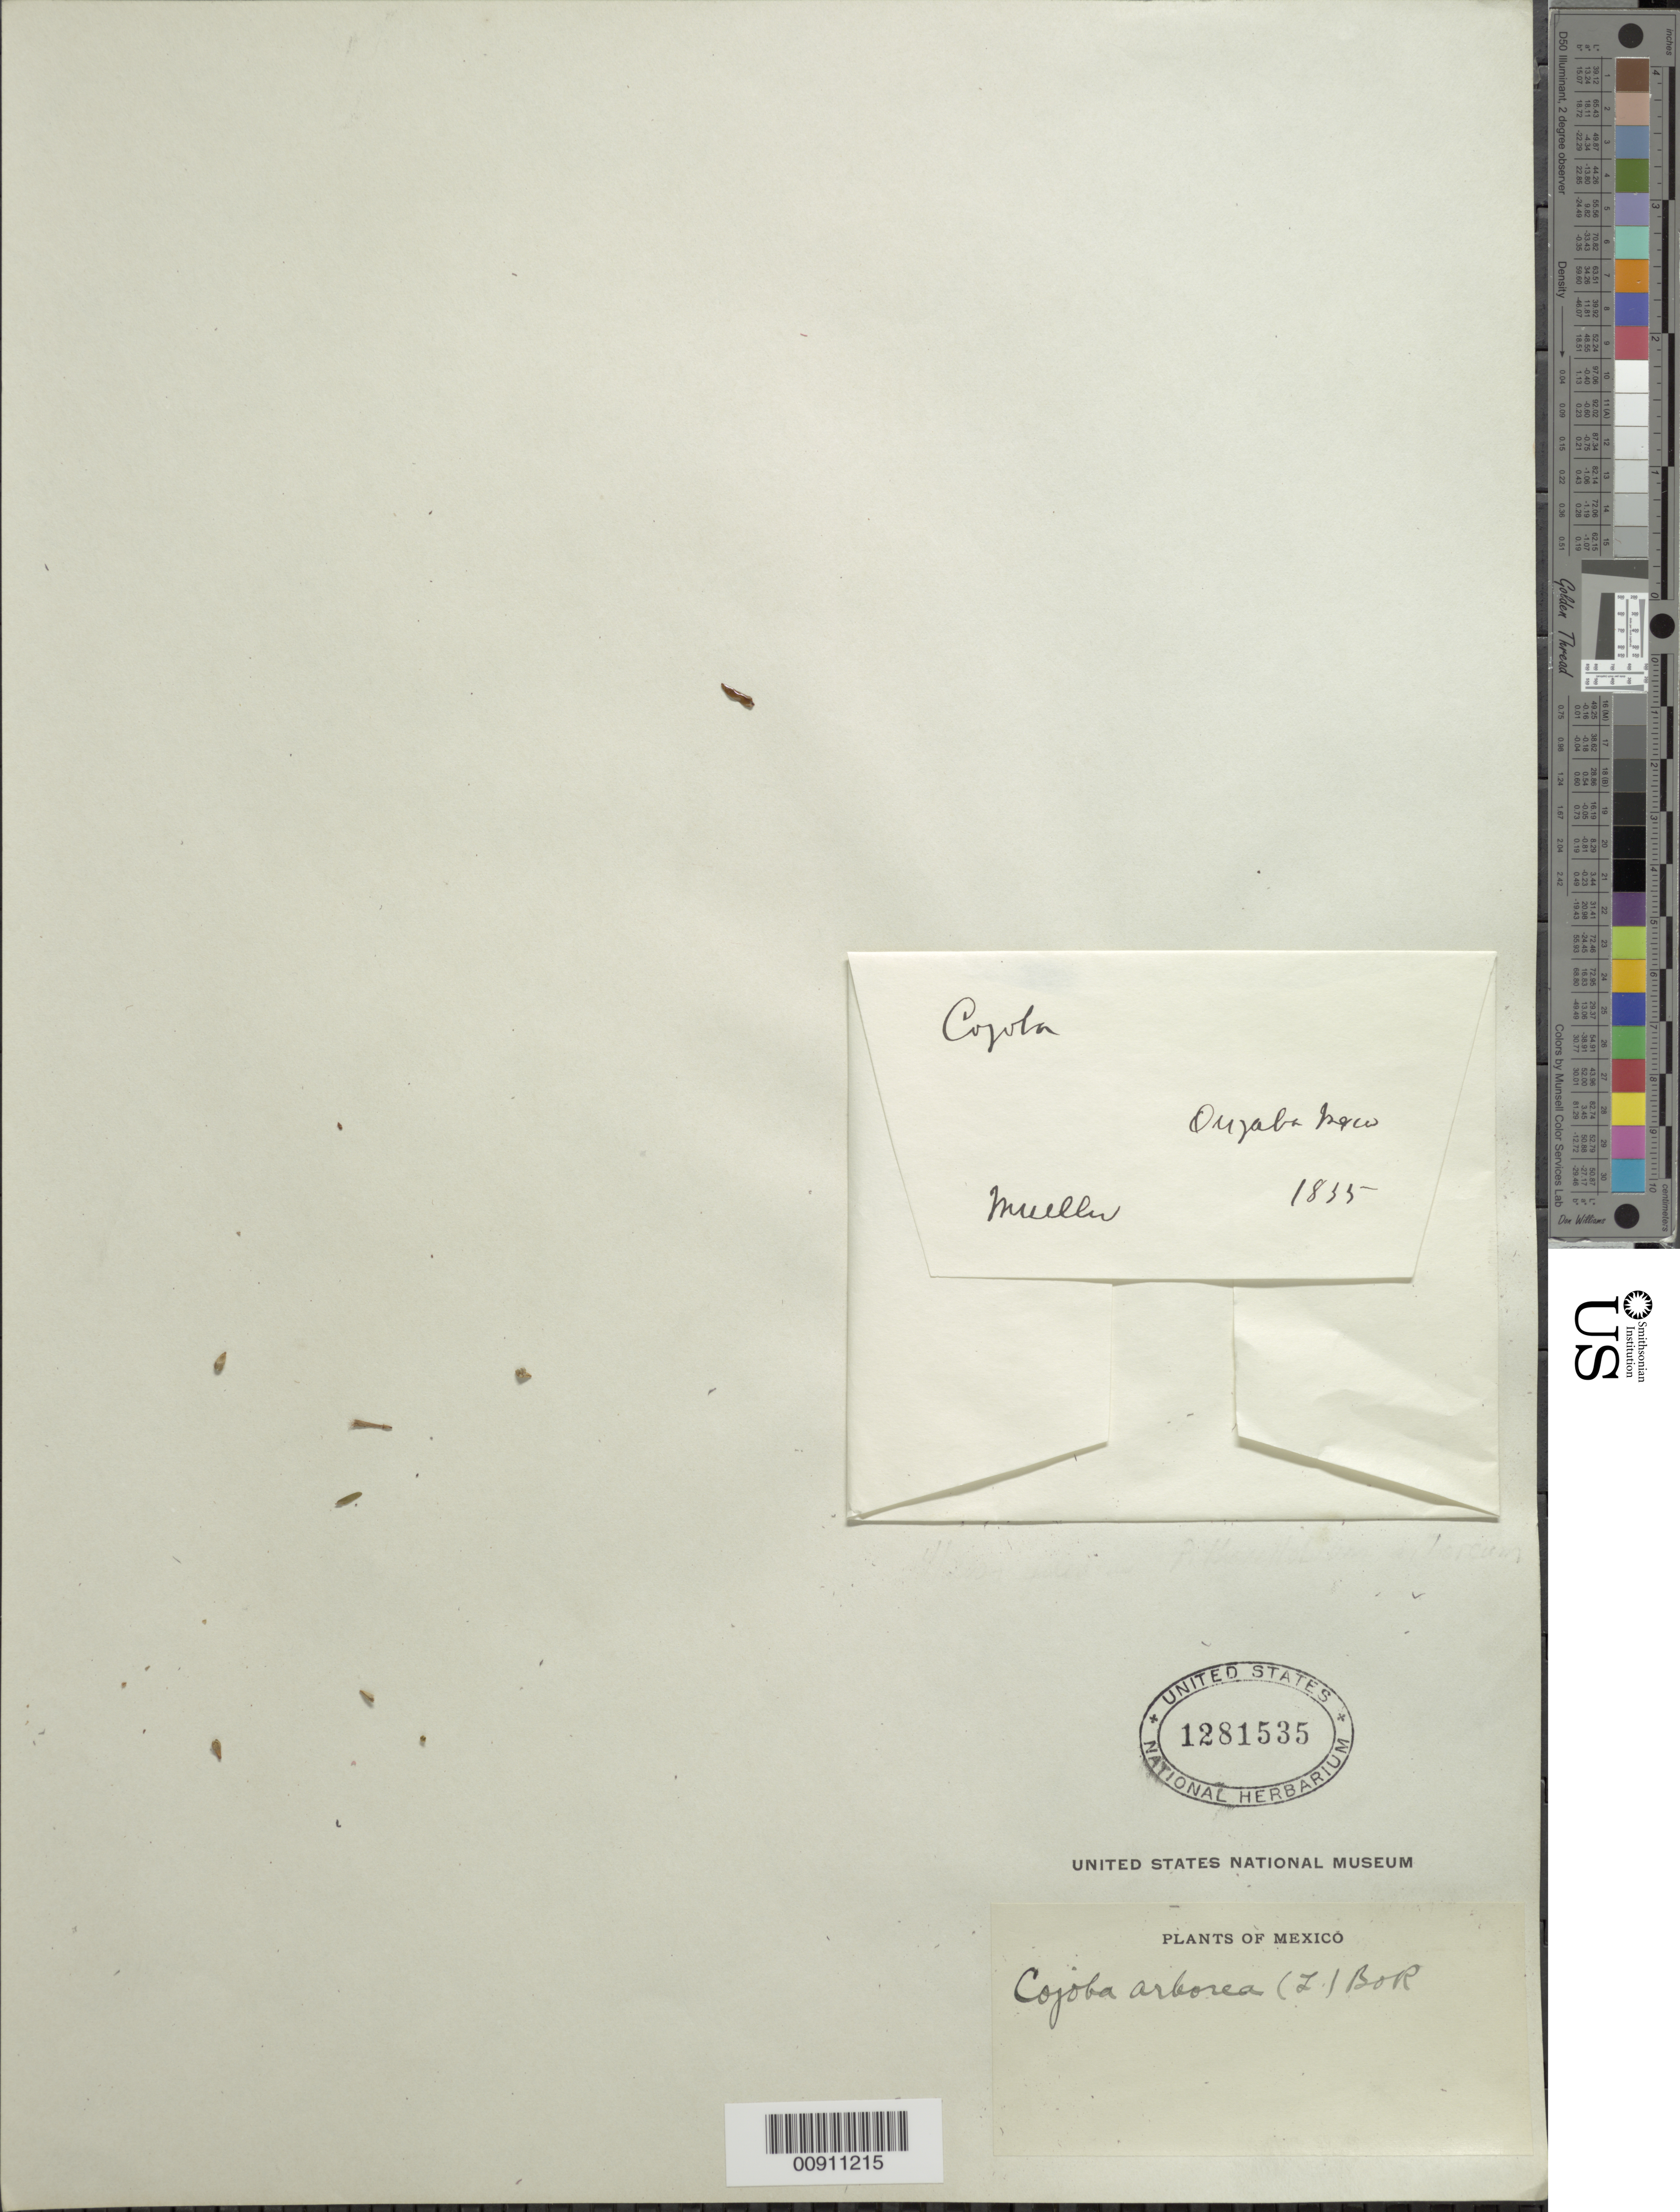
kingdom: Plantae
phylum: Tracheophyta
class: Magnoliopsida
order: Fabales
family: Fabaceae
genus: Cojoba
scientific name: Cojoba arborea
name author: (L.) Britton & Rose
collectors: -. Mueller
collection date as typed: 1835 or -- --- 1855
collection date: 1835 or 1855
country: Mexico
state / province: Veracruz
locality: Orizaba.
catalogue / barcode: US 1281535